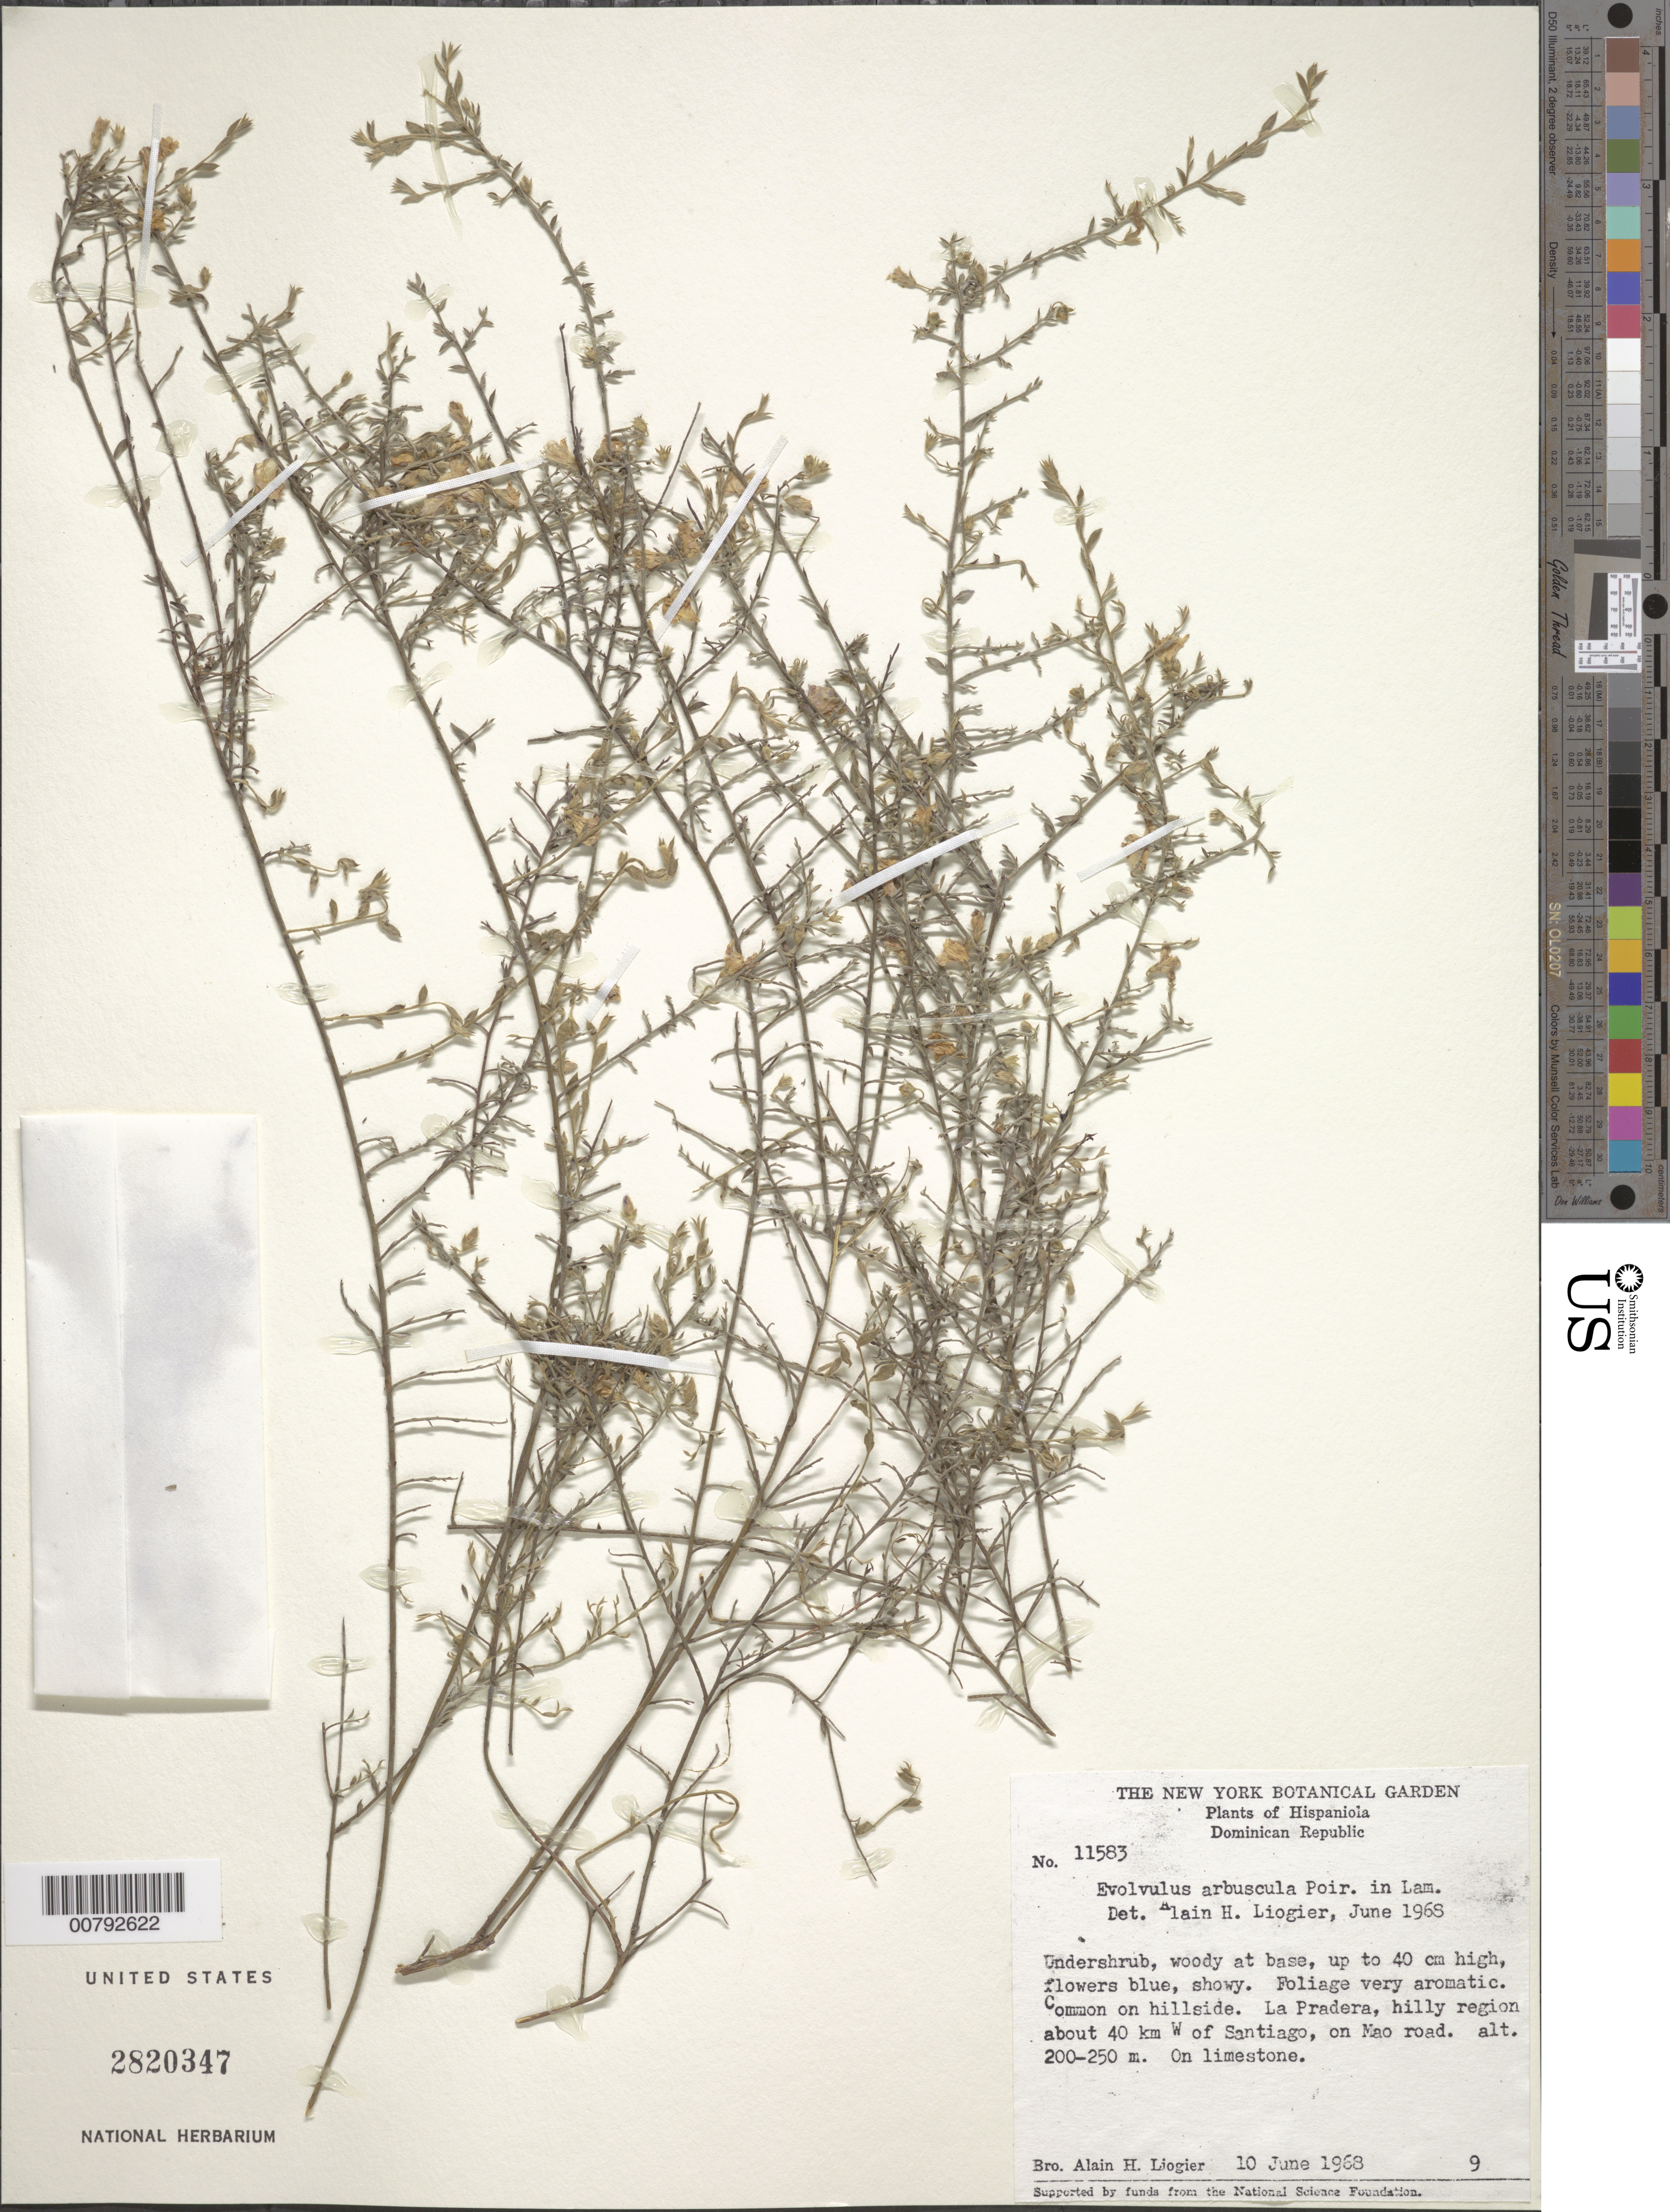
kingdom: Plantae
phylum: Tracheophyta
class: Magnoliopsida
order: Solanales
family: Convolvulaceae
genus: Evolvulus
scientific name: Evolvulus arbuscula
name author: Poir.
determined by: Liogier, Alain H.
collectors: A. H. Liogier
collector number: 11583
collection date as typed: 10 Jun 1968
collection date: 1968-06-10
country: Dominican Republic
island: Hispaniola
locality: La Pradera, hilly region about 40 km W of Santiago, on Mao road.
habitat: On limestone.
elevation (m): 200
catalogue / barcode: US 2820347